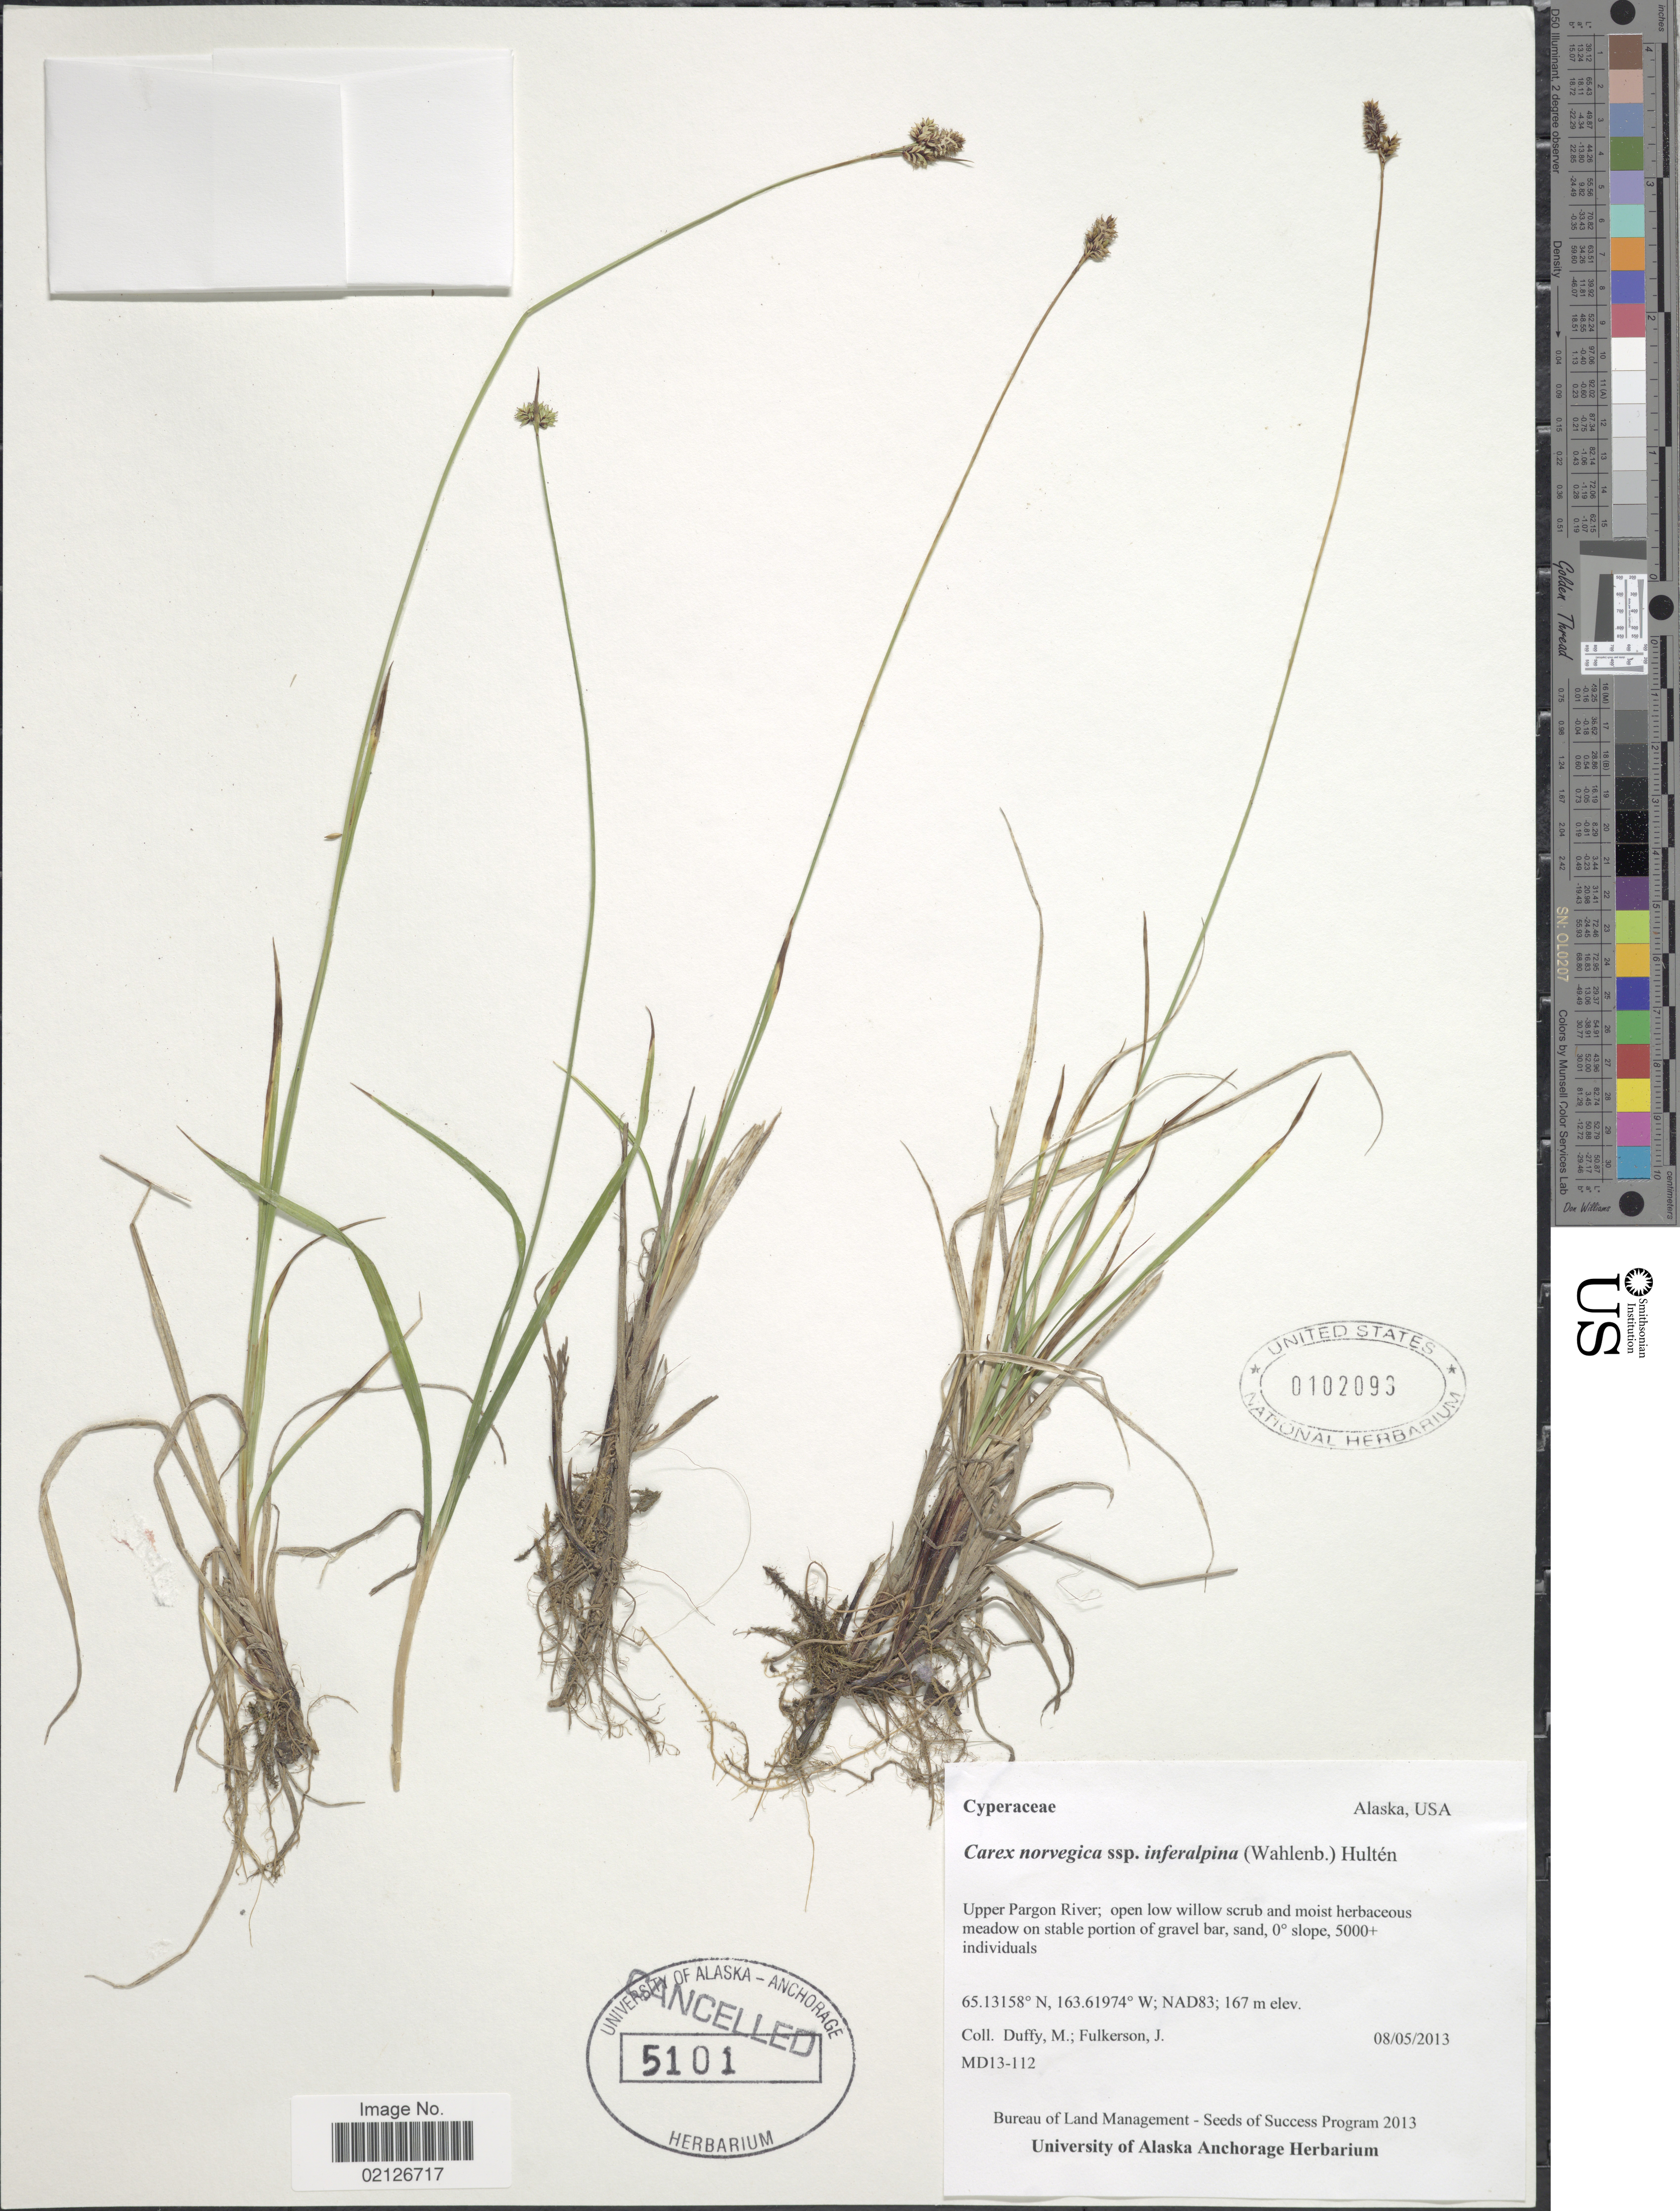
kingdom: Plantae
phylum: Tracheophyta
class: Liliopsida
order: Poales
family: Cyperaceae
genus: Carex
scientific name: Carex norvegica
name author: Retz.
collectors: M. Duffy & J. Fulkerson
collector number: MD13-112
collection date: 2013-08-05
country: United States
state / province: Alaska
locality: Upper Pargon River; open low willow scrub in moist herbaceous meadow on stable portion of gravel bar, sand 0° slope, NAD83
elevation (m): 167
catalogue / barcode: US 102093